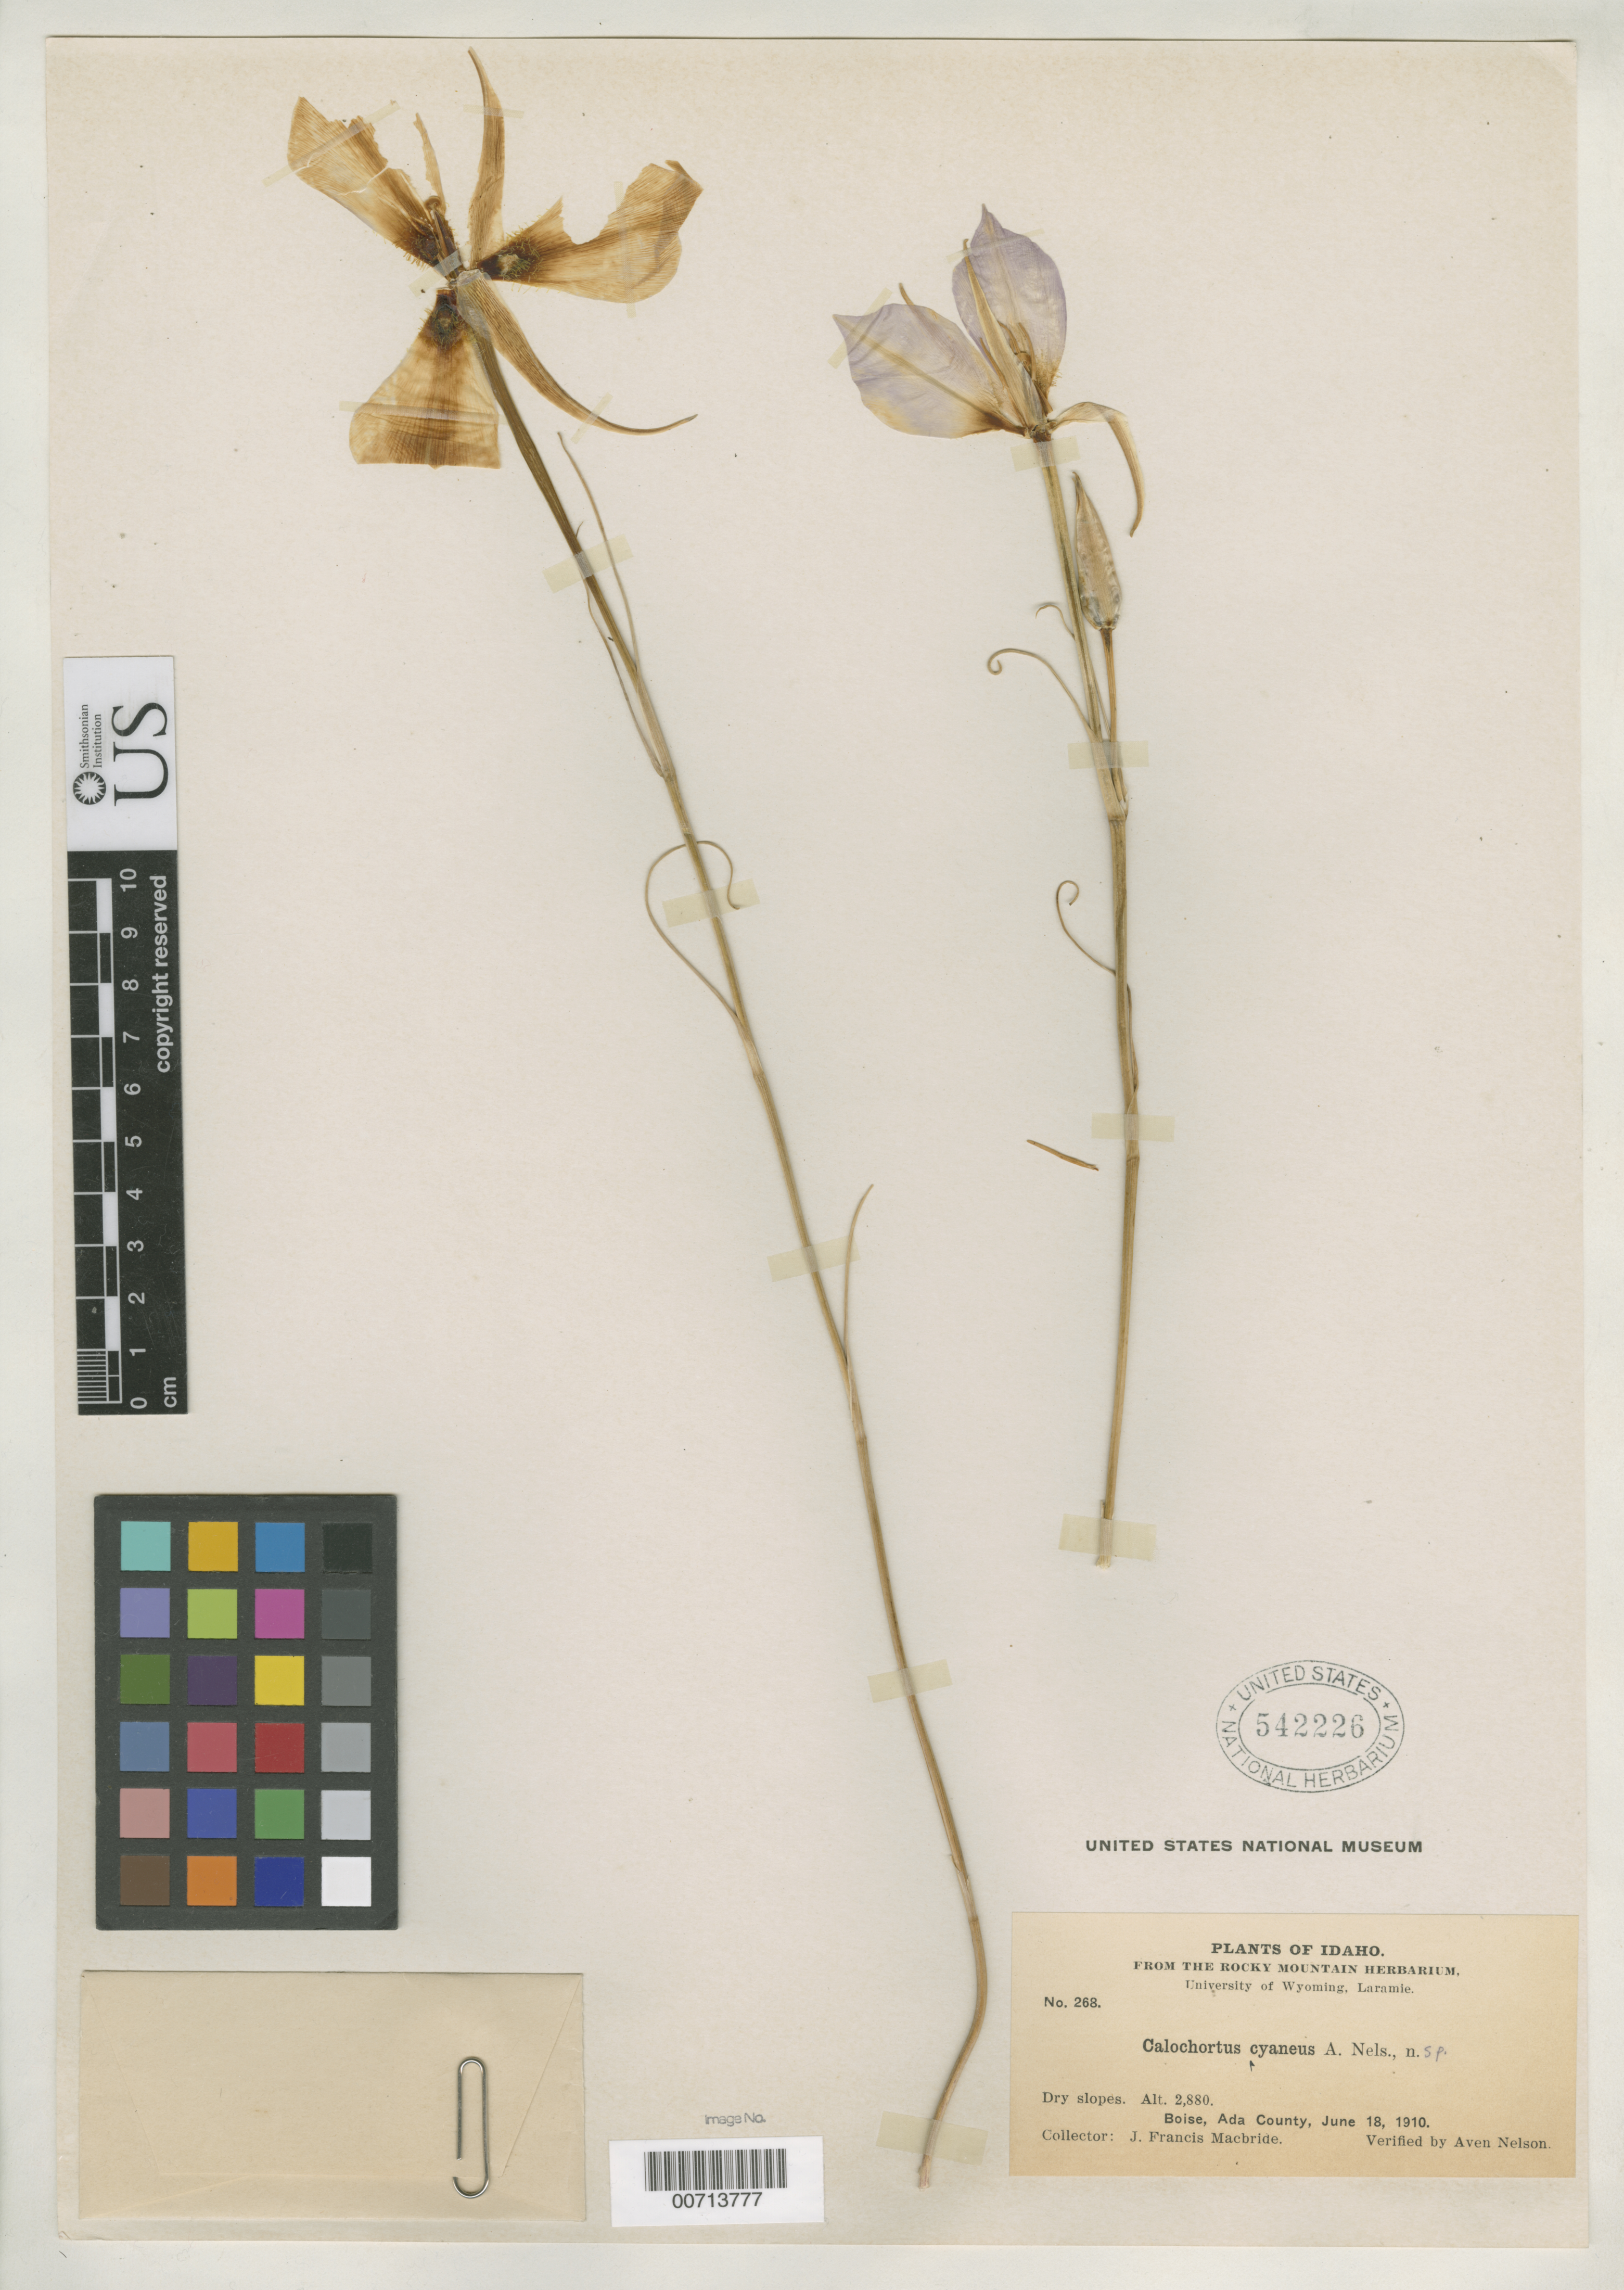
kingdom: Plantae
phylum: Tracheophyta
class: Liliopsida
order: Liliales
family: Liliaceae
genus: Calochortus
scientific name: Calochortus cyaneus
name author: A. Nelson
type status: Isotype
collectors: J. F. Macbride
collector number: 268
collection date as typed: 18 Jun 1910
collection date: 1910-06-18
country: United States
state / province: Idaho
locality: Foothills of Boise Mountains.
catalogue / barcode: US 542226